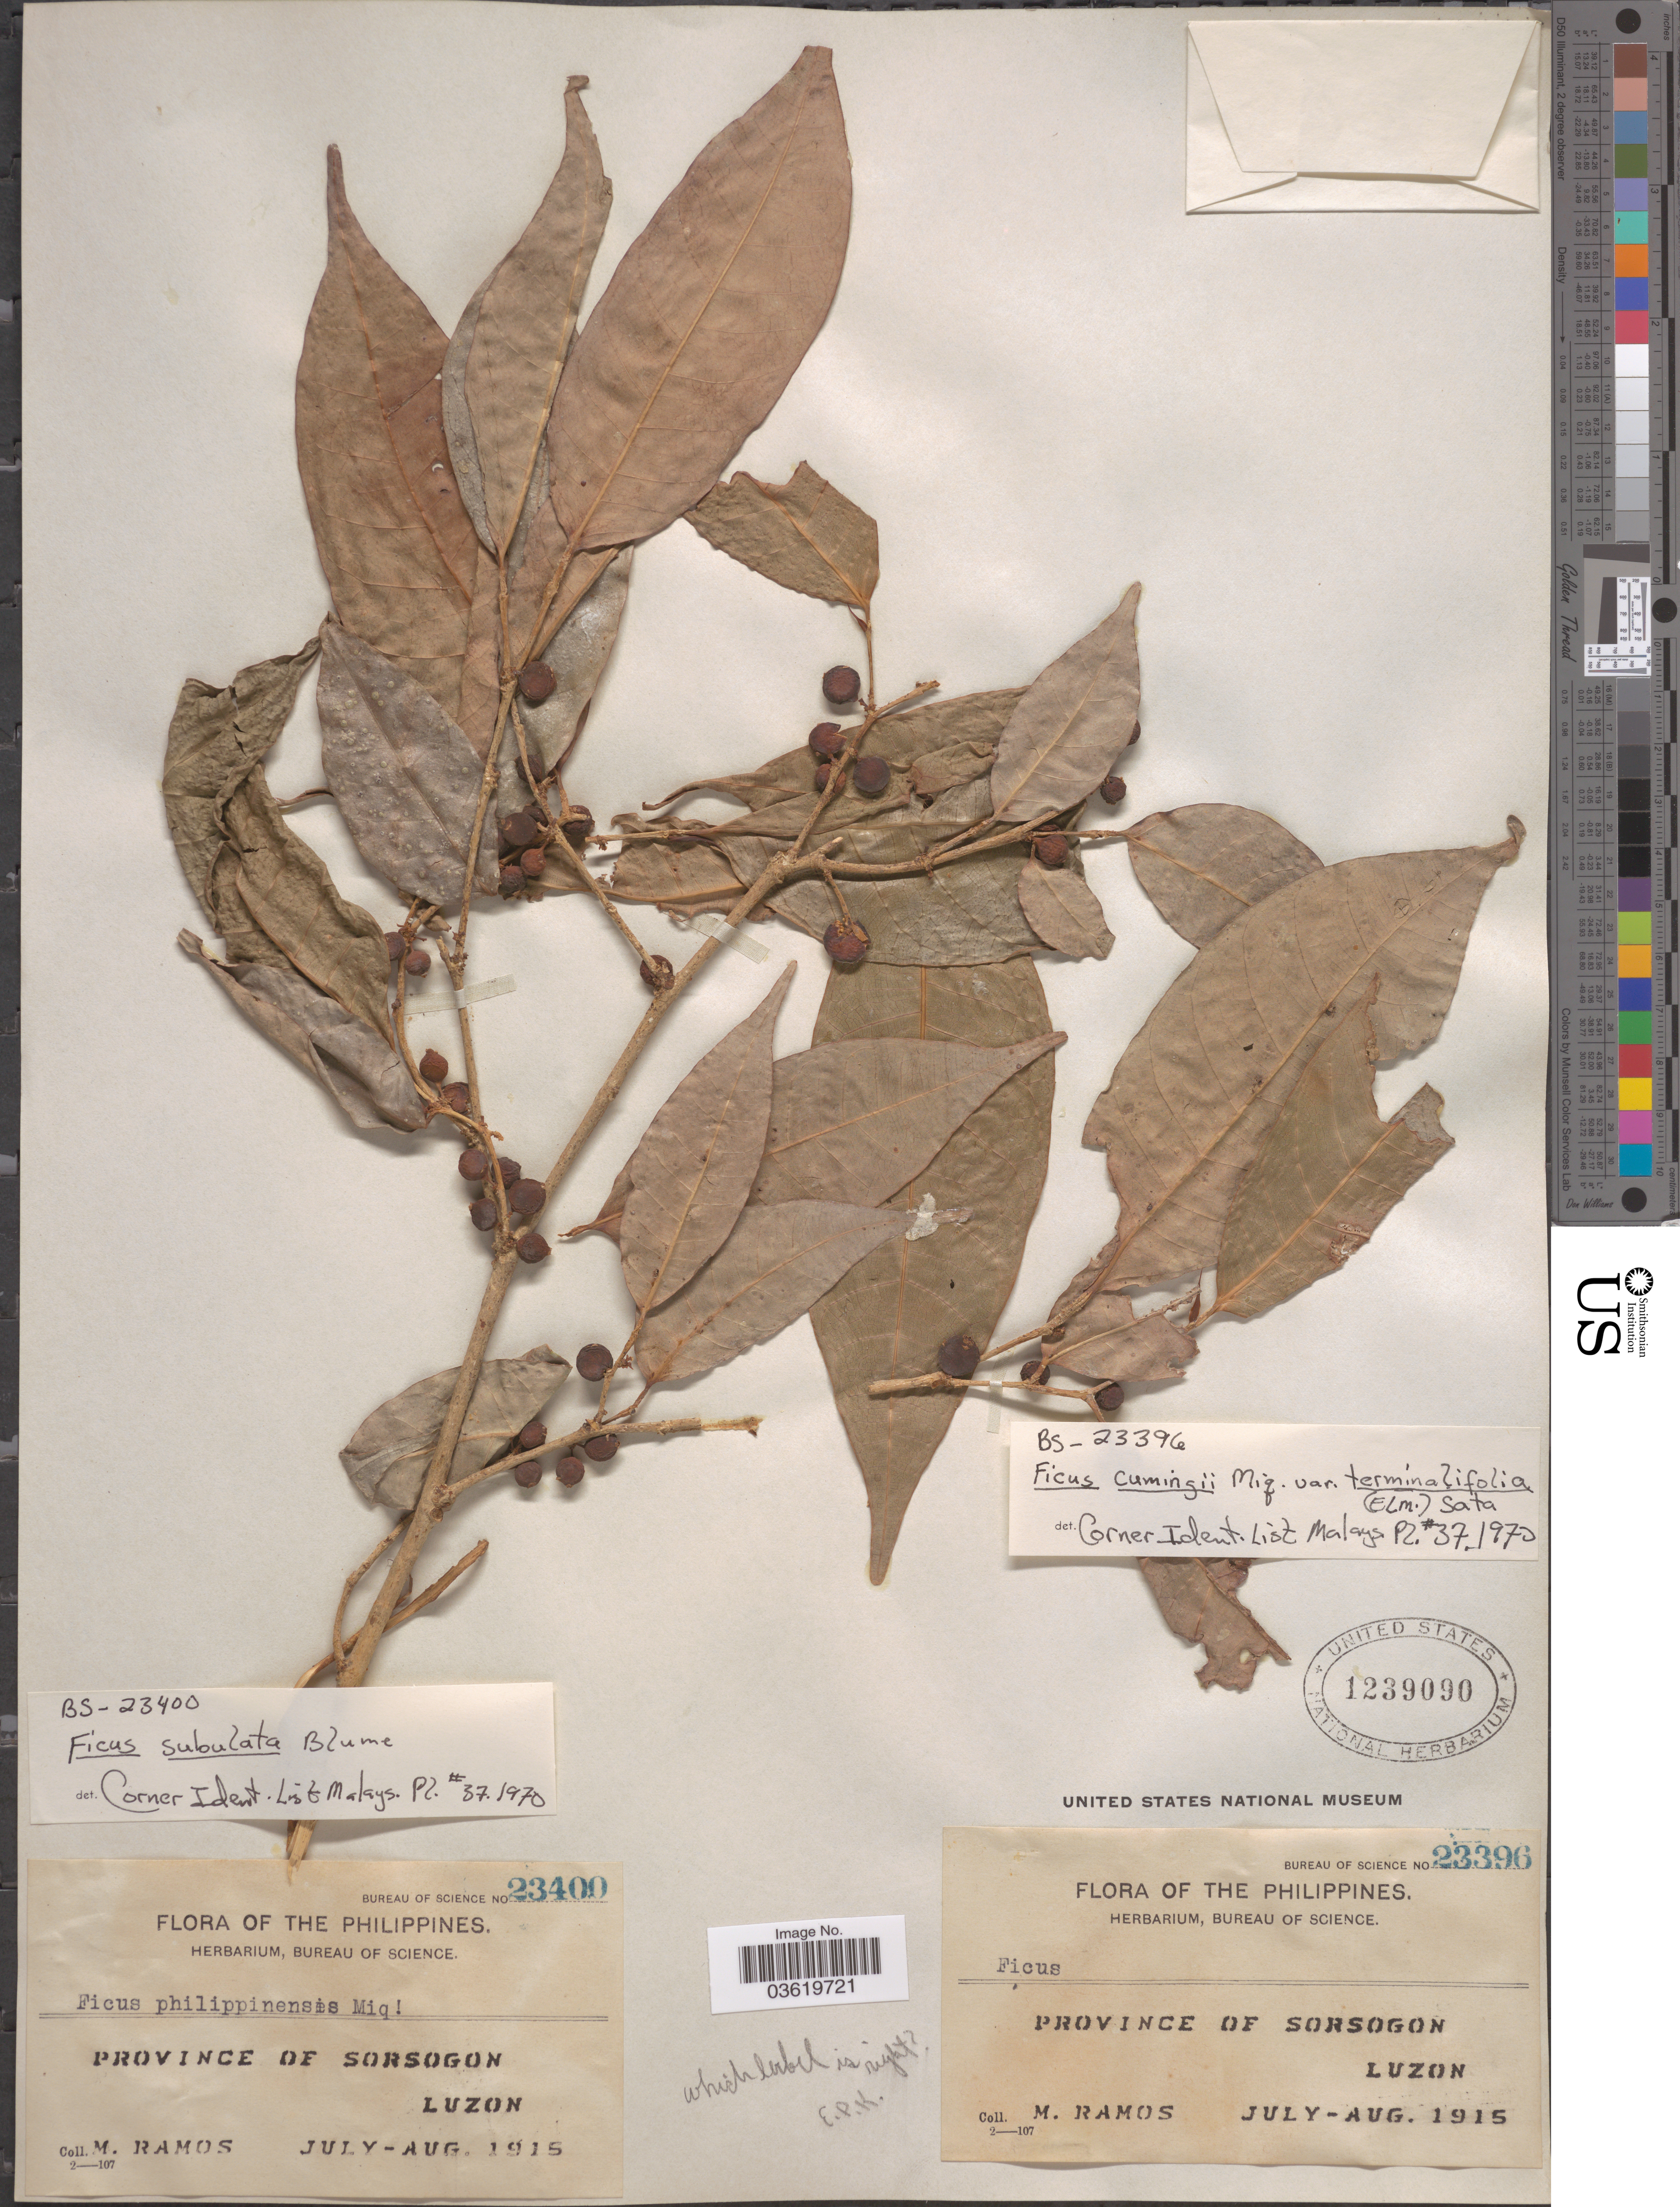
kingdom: Plantae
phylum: Tracheophyta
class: Magnoliopsida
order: Rosales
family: Moraceae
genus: Ficus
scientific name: Ficus subulata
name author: Blume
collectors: M. Ramos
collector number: Bureau of Science 23396/ Bureau of Science 23400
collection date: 1915-07/1915-08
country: Philippines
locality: Province of Sorsogon. Luzon.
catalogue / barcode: US 1239090